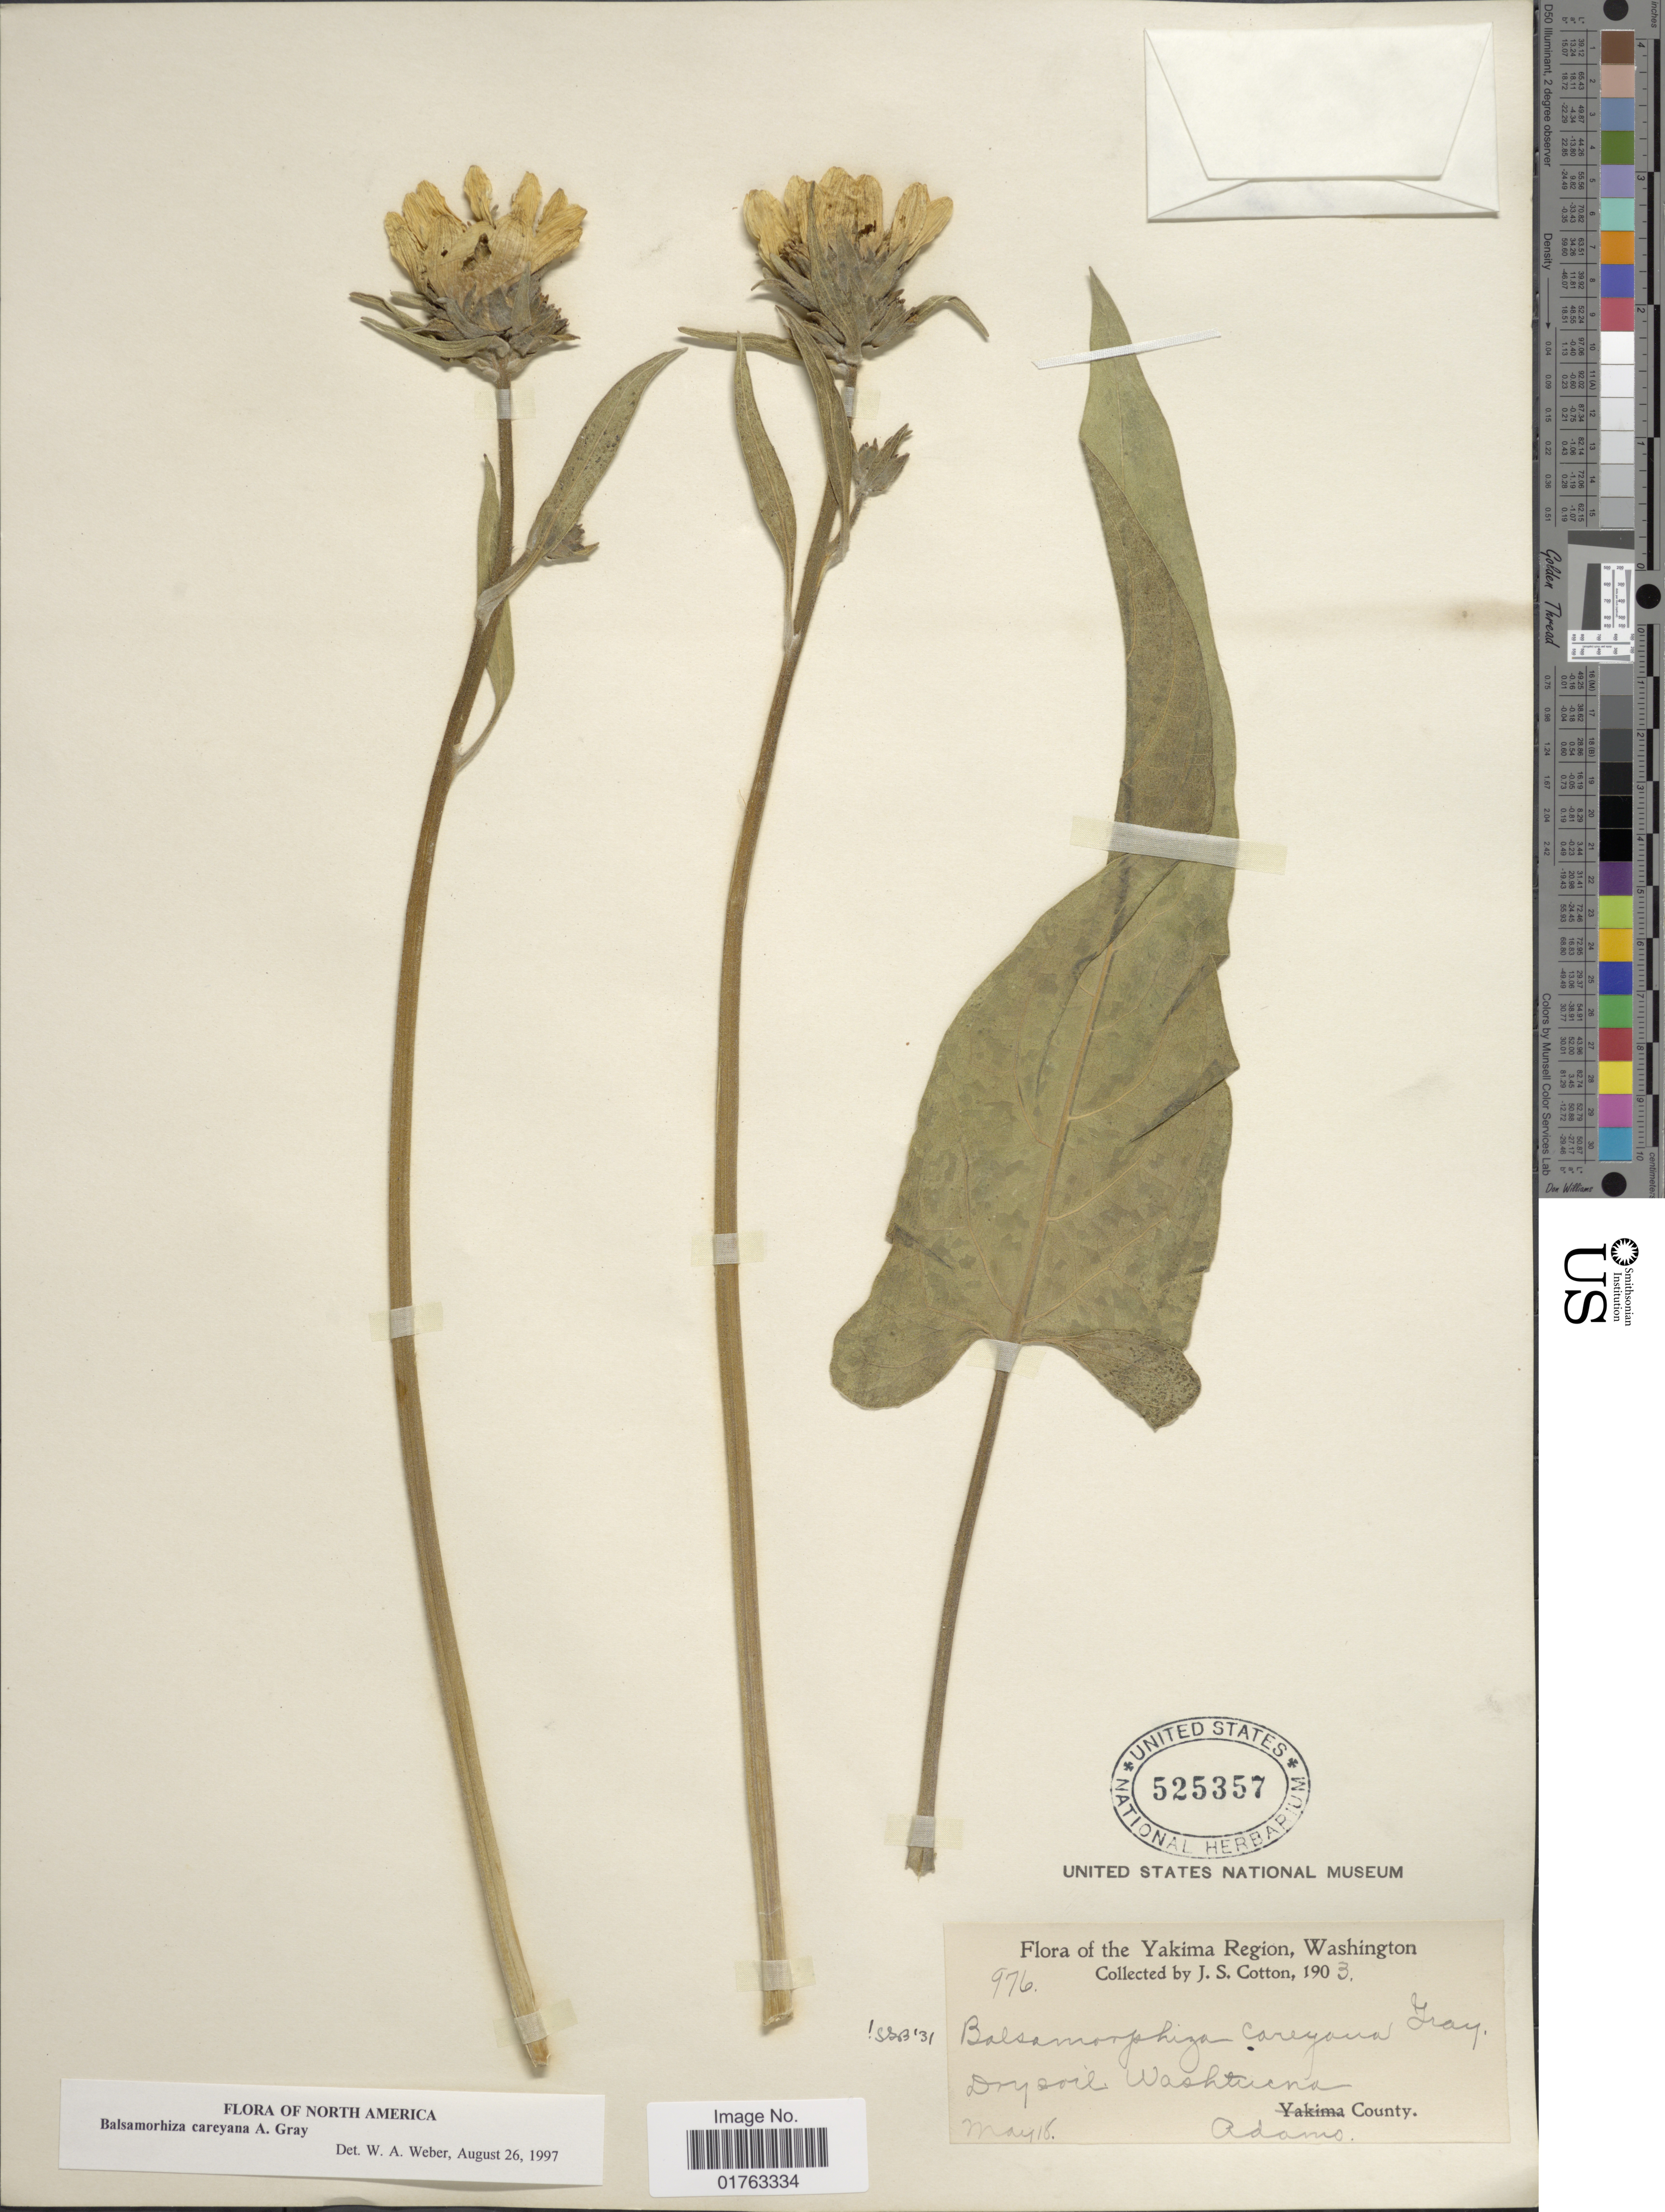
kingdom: Plantae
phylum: Tracheophyta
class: Magnoliopsida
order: Asterales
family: Asteraceae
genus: Balsamorhiza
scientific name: Balsamorhiza careyana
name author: A. Gray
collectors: J. S. Cotton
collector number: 976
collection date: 1903-05-18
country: United States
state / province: Washington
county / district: Adams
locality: Yakima Region, Washtucna, Adams County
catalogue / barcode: US 525357